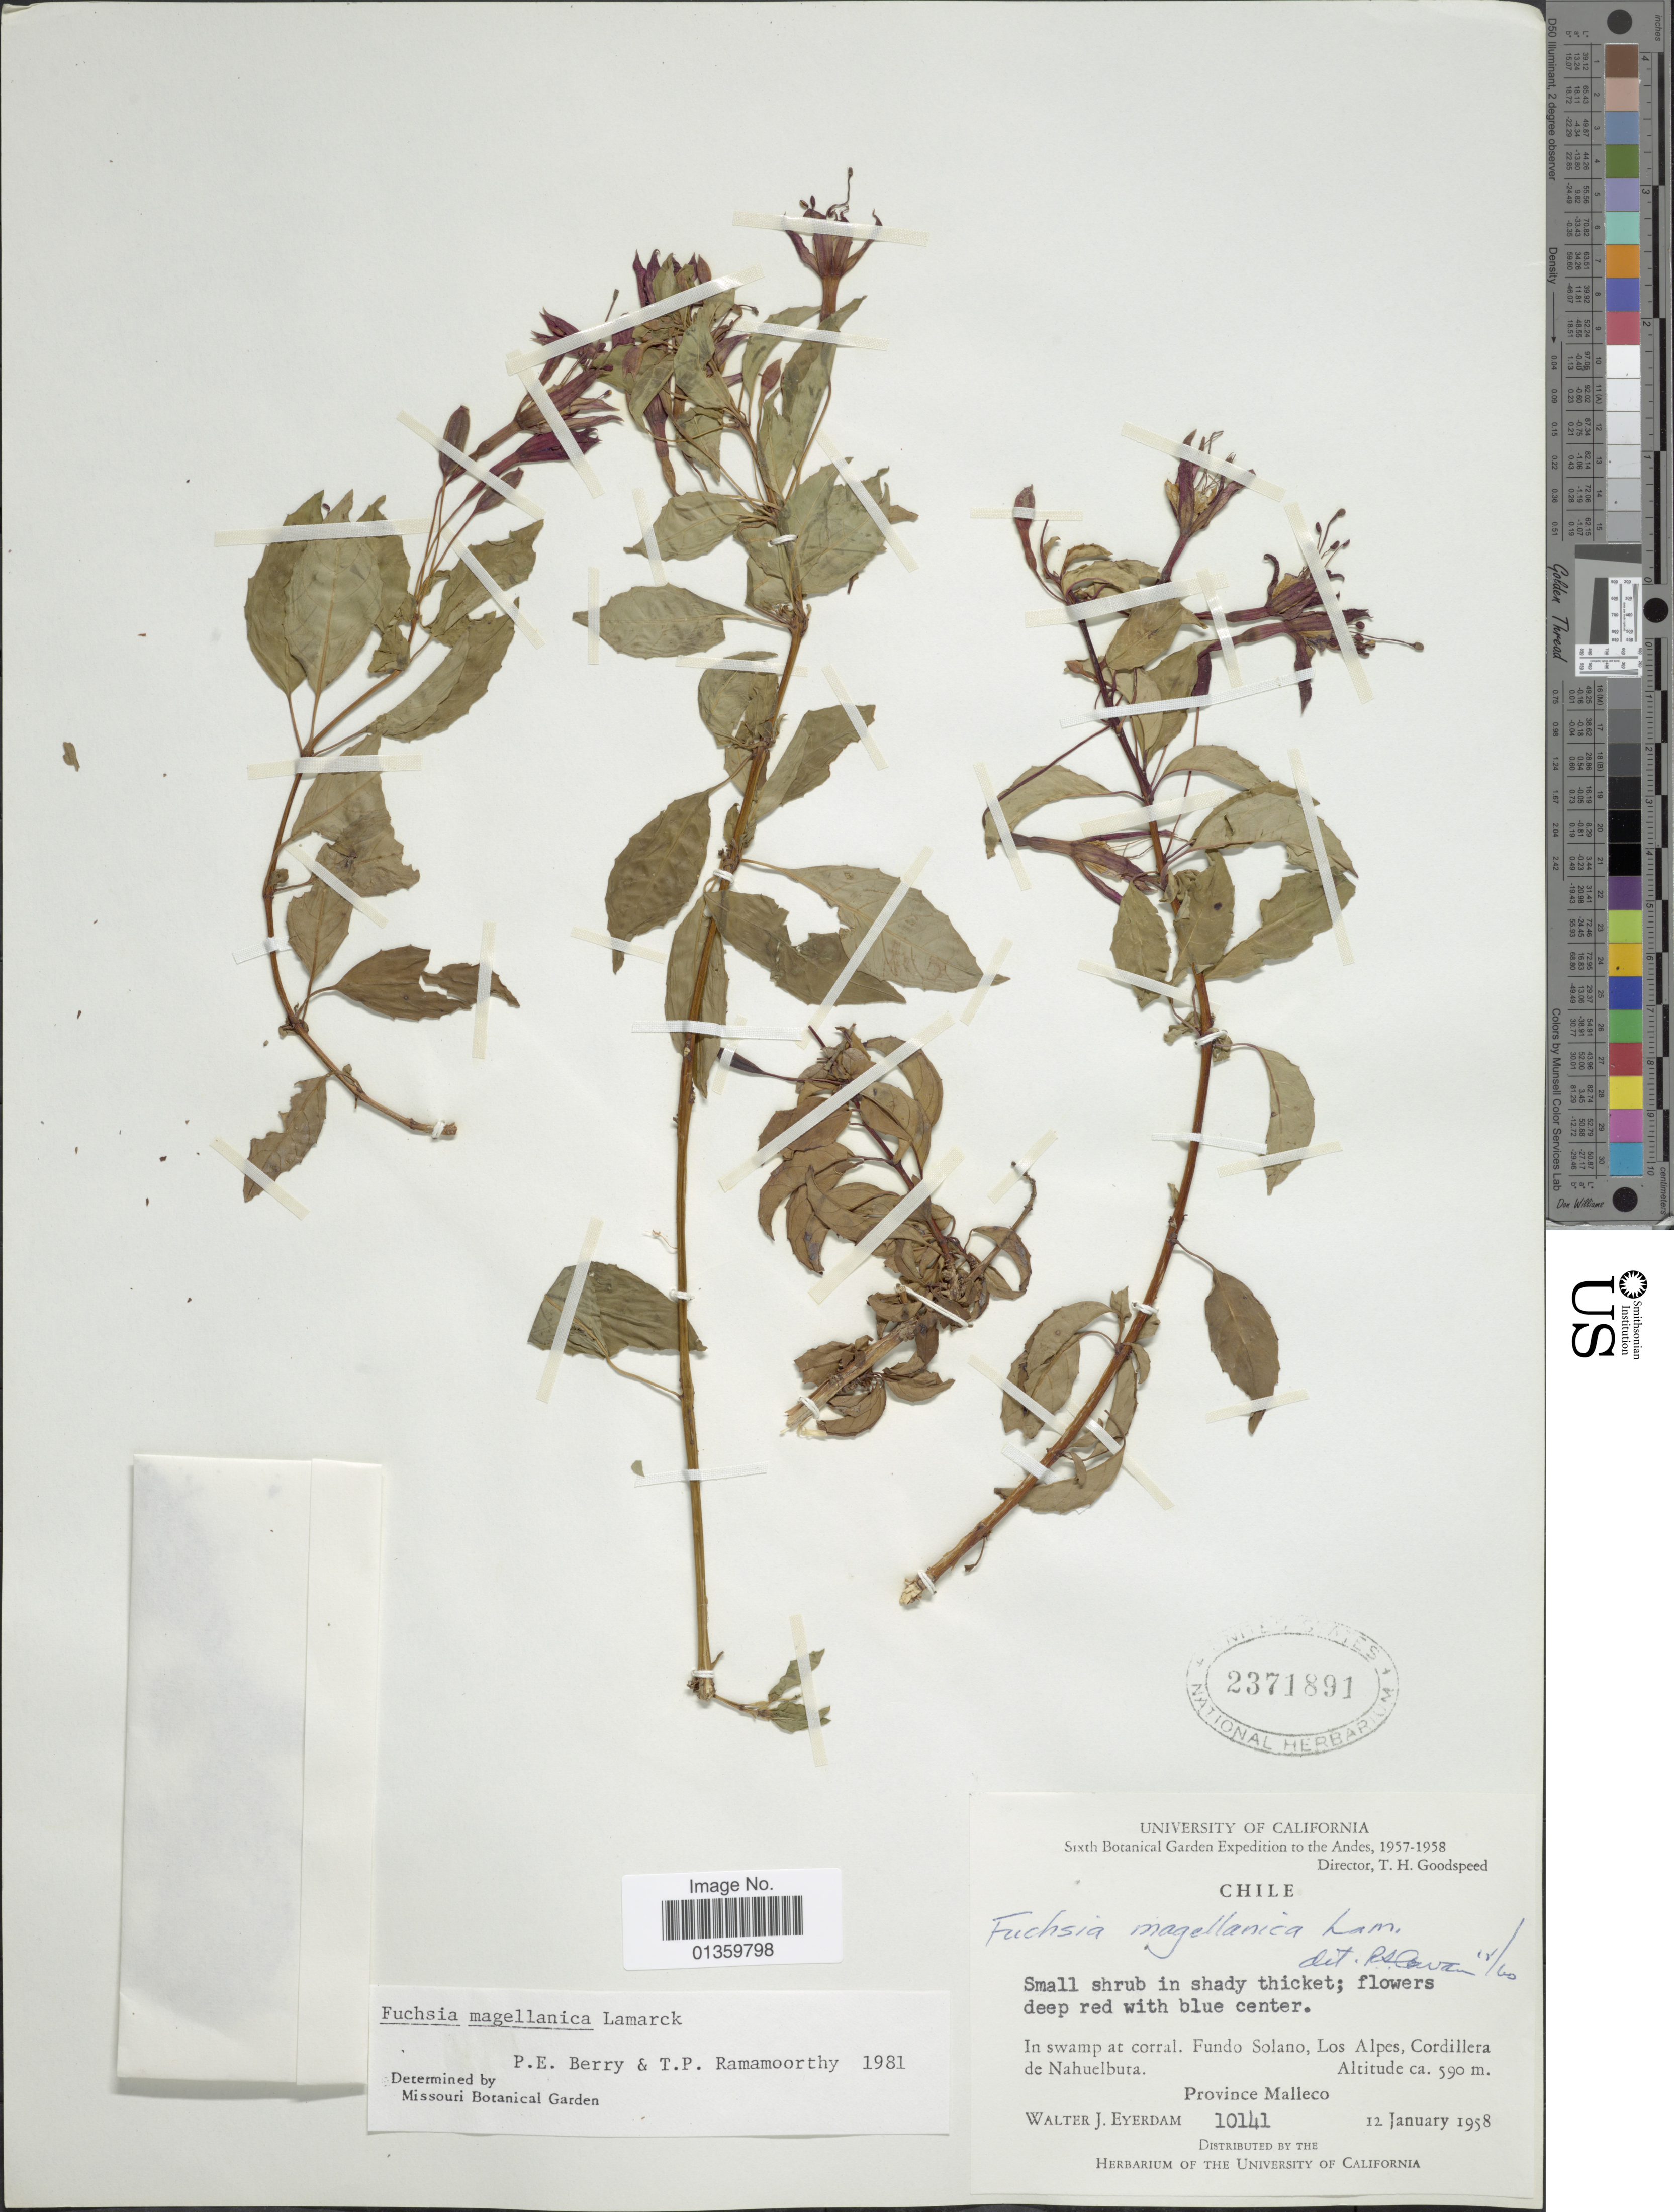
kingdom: Plantae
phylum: Tracheophyta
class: Magnoliopsida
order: Myrtales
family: Onagraceae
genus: Fuchsia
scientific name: Fuchsia magellanica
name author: Lam.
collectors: W. J. Eyerdam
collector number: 10141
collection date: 1958-01-12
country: Chile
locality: Fundo Solano, Los Alpes, Cordillera de Nahuelbuta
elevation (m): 590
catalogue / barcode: US 2371891